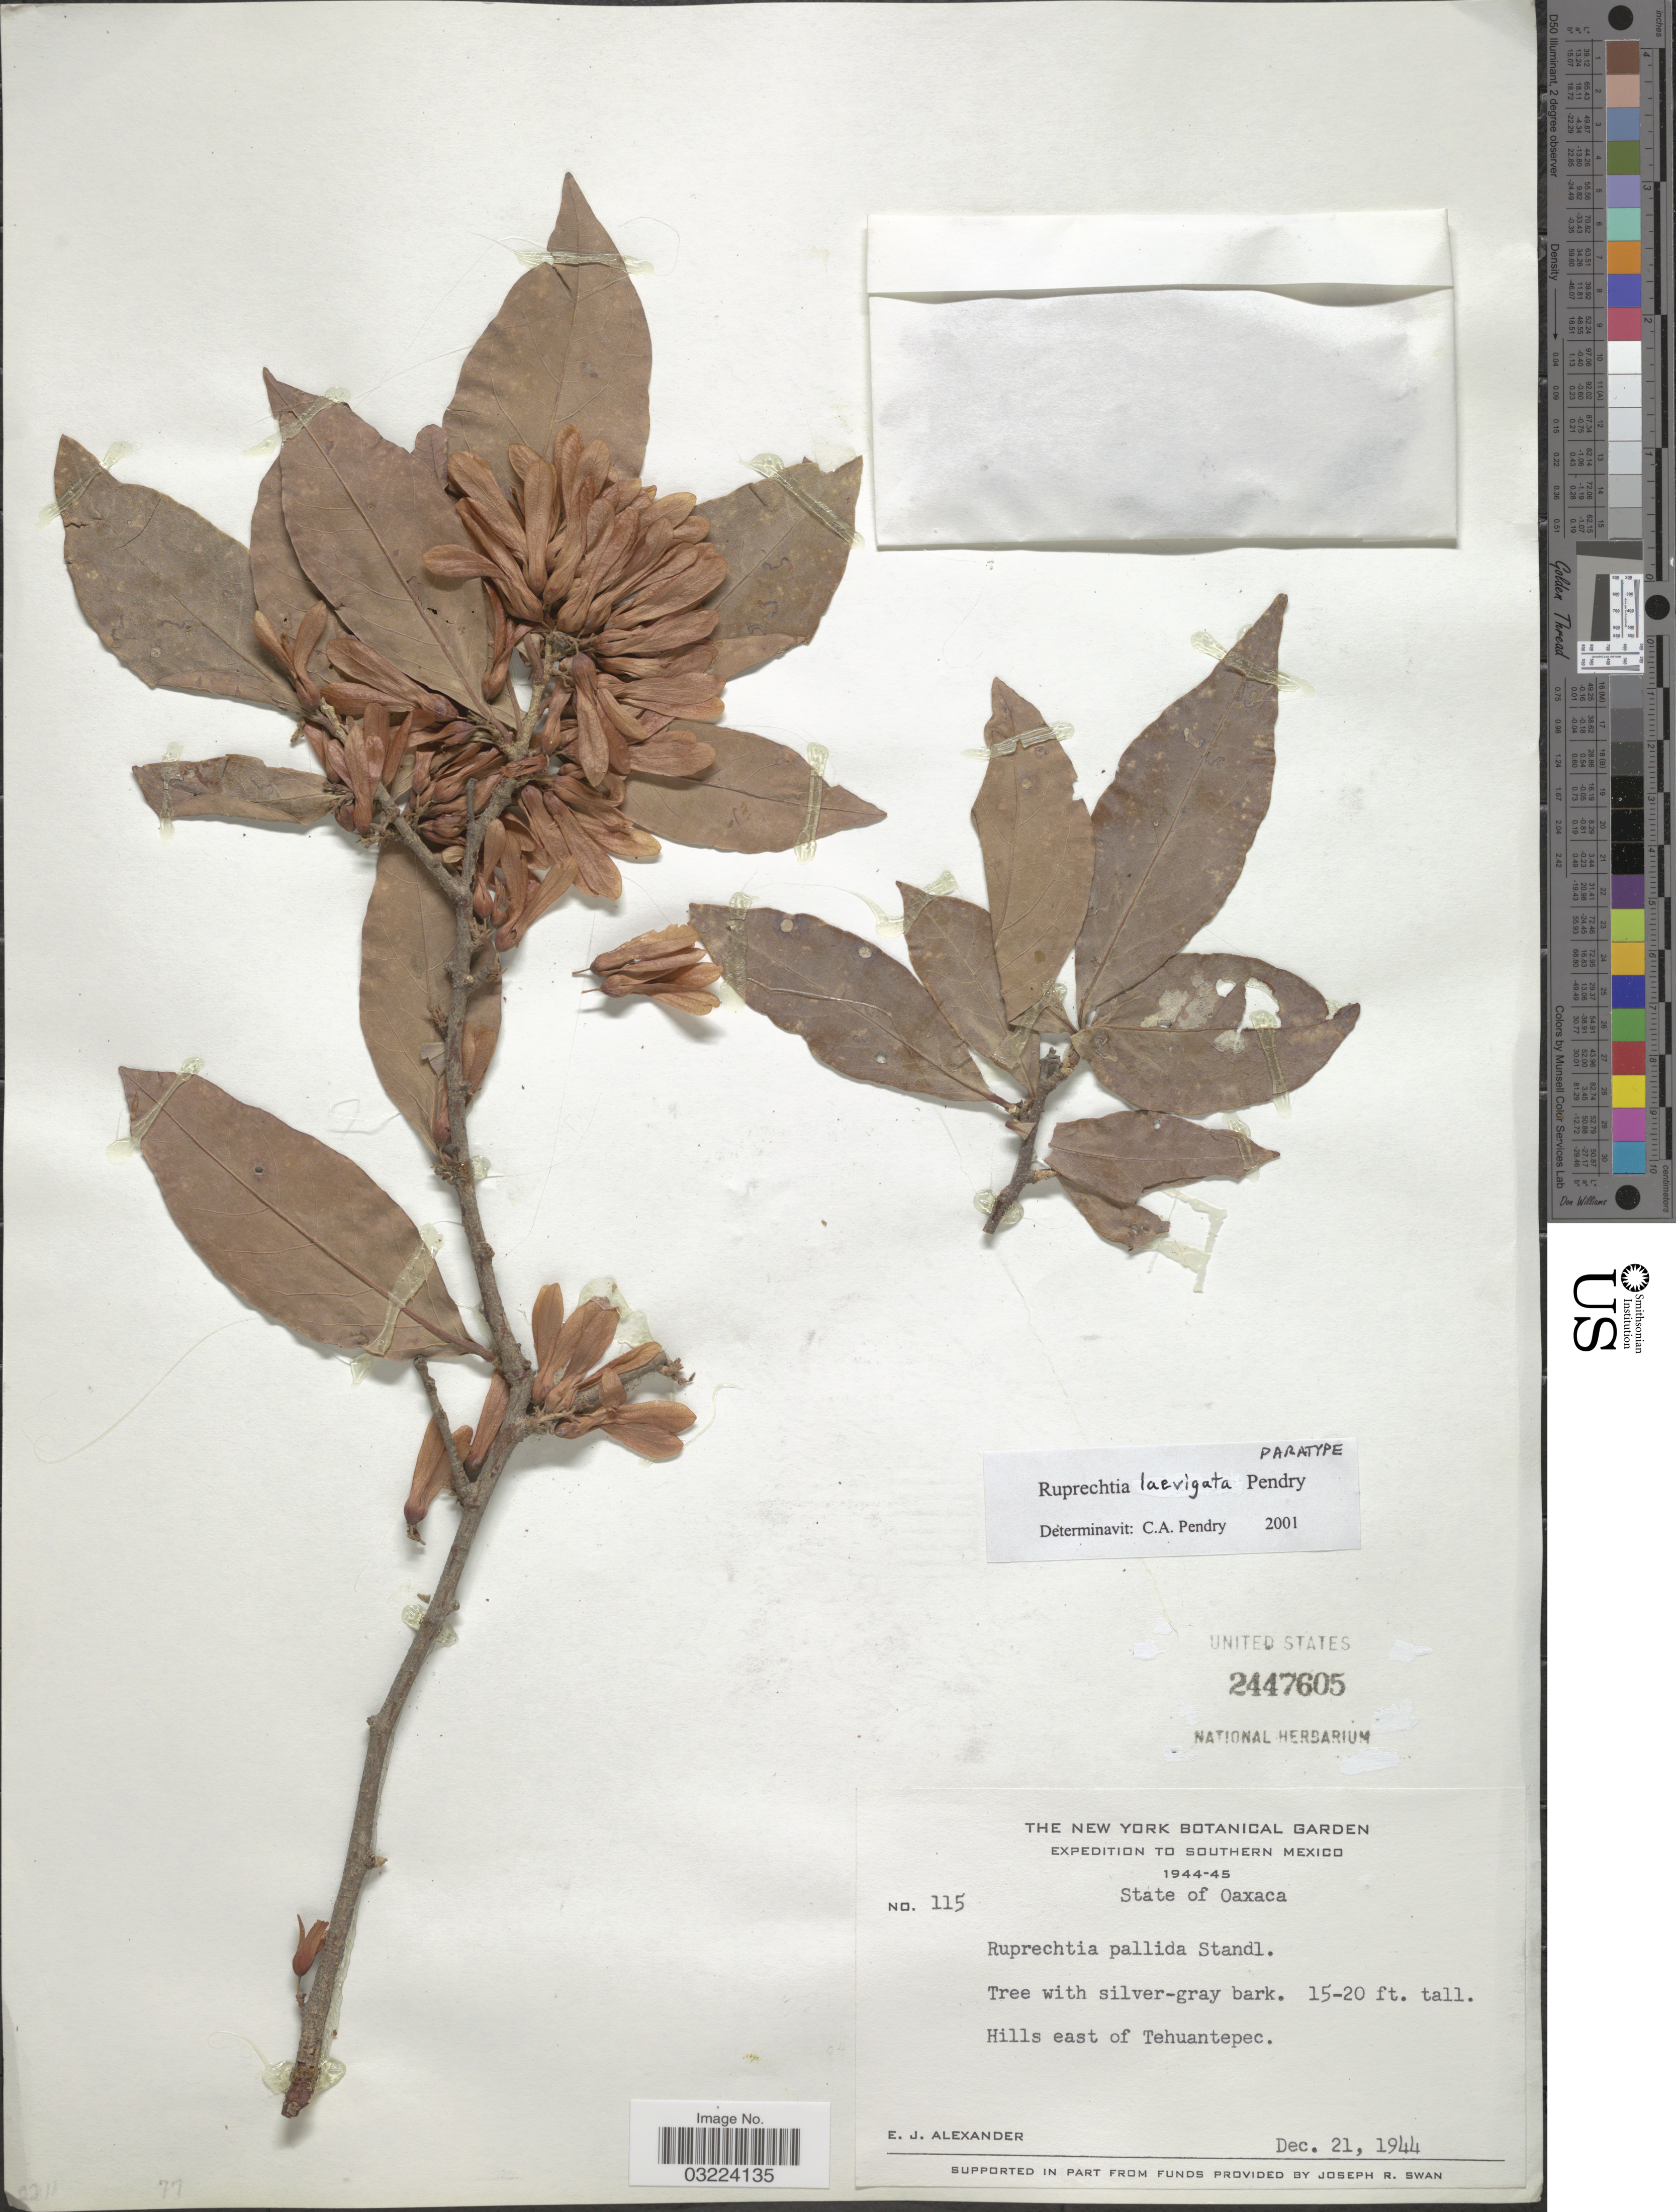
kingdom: Plantae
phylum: Tracheophyta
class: Magnoliopsida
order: Caryophyllales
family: Polygonaceae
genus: Ruprechtia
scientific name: Ruprechtia laevigata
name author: Pendry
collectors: E. J. Alexander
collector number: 115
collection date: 1944-12-21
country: Mexico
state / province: Oaxaca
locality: Southern Mexico, Hills east of Tehuantepec.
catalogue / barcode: US 2447605